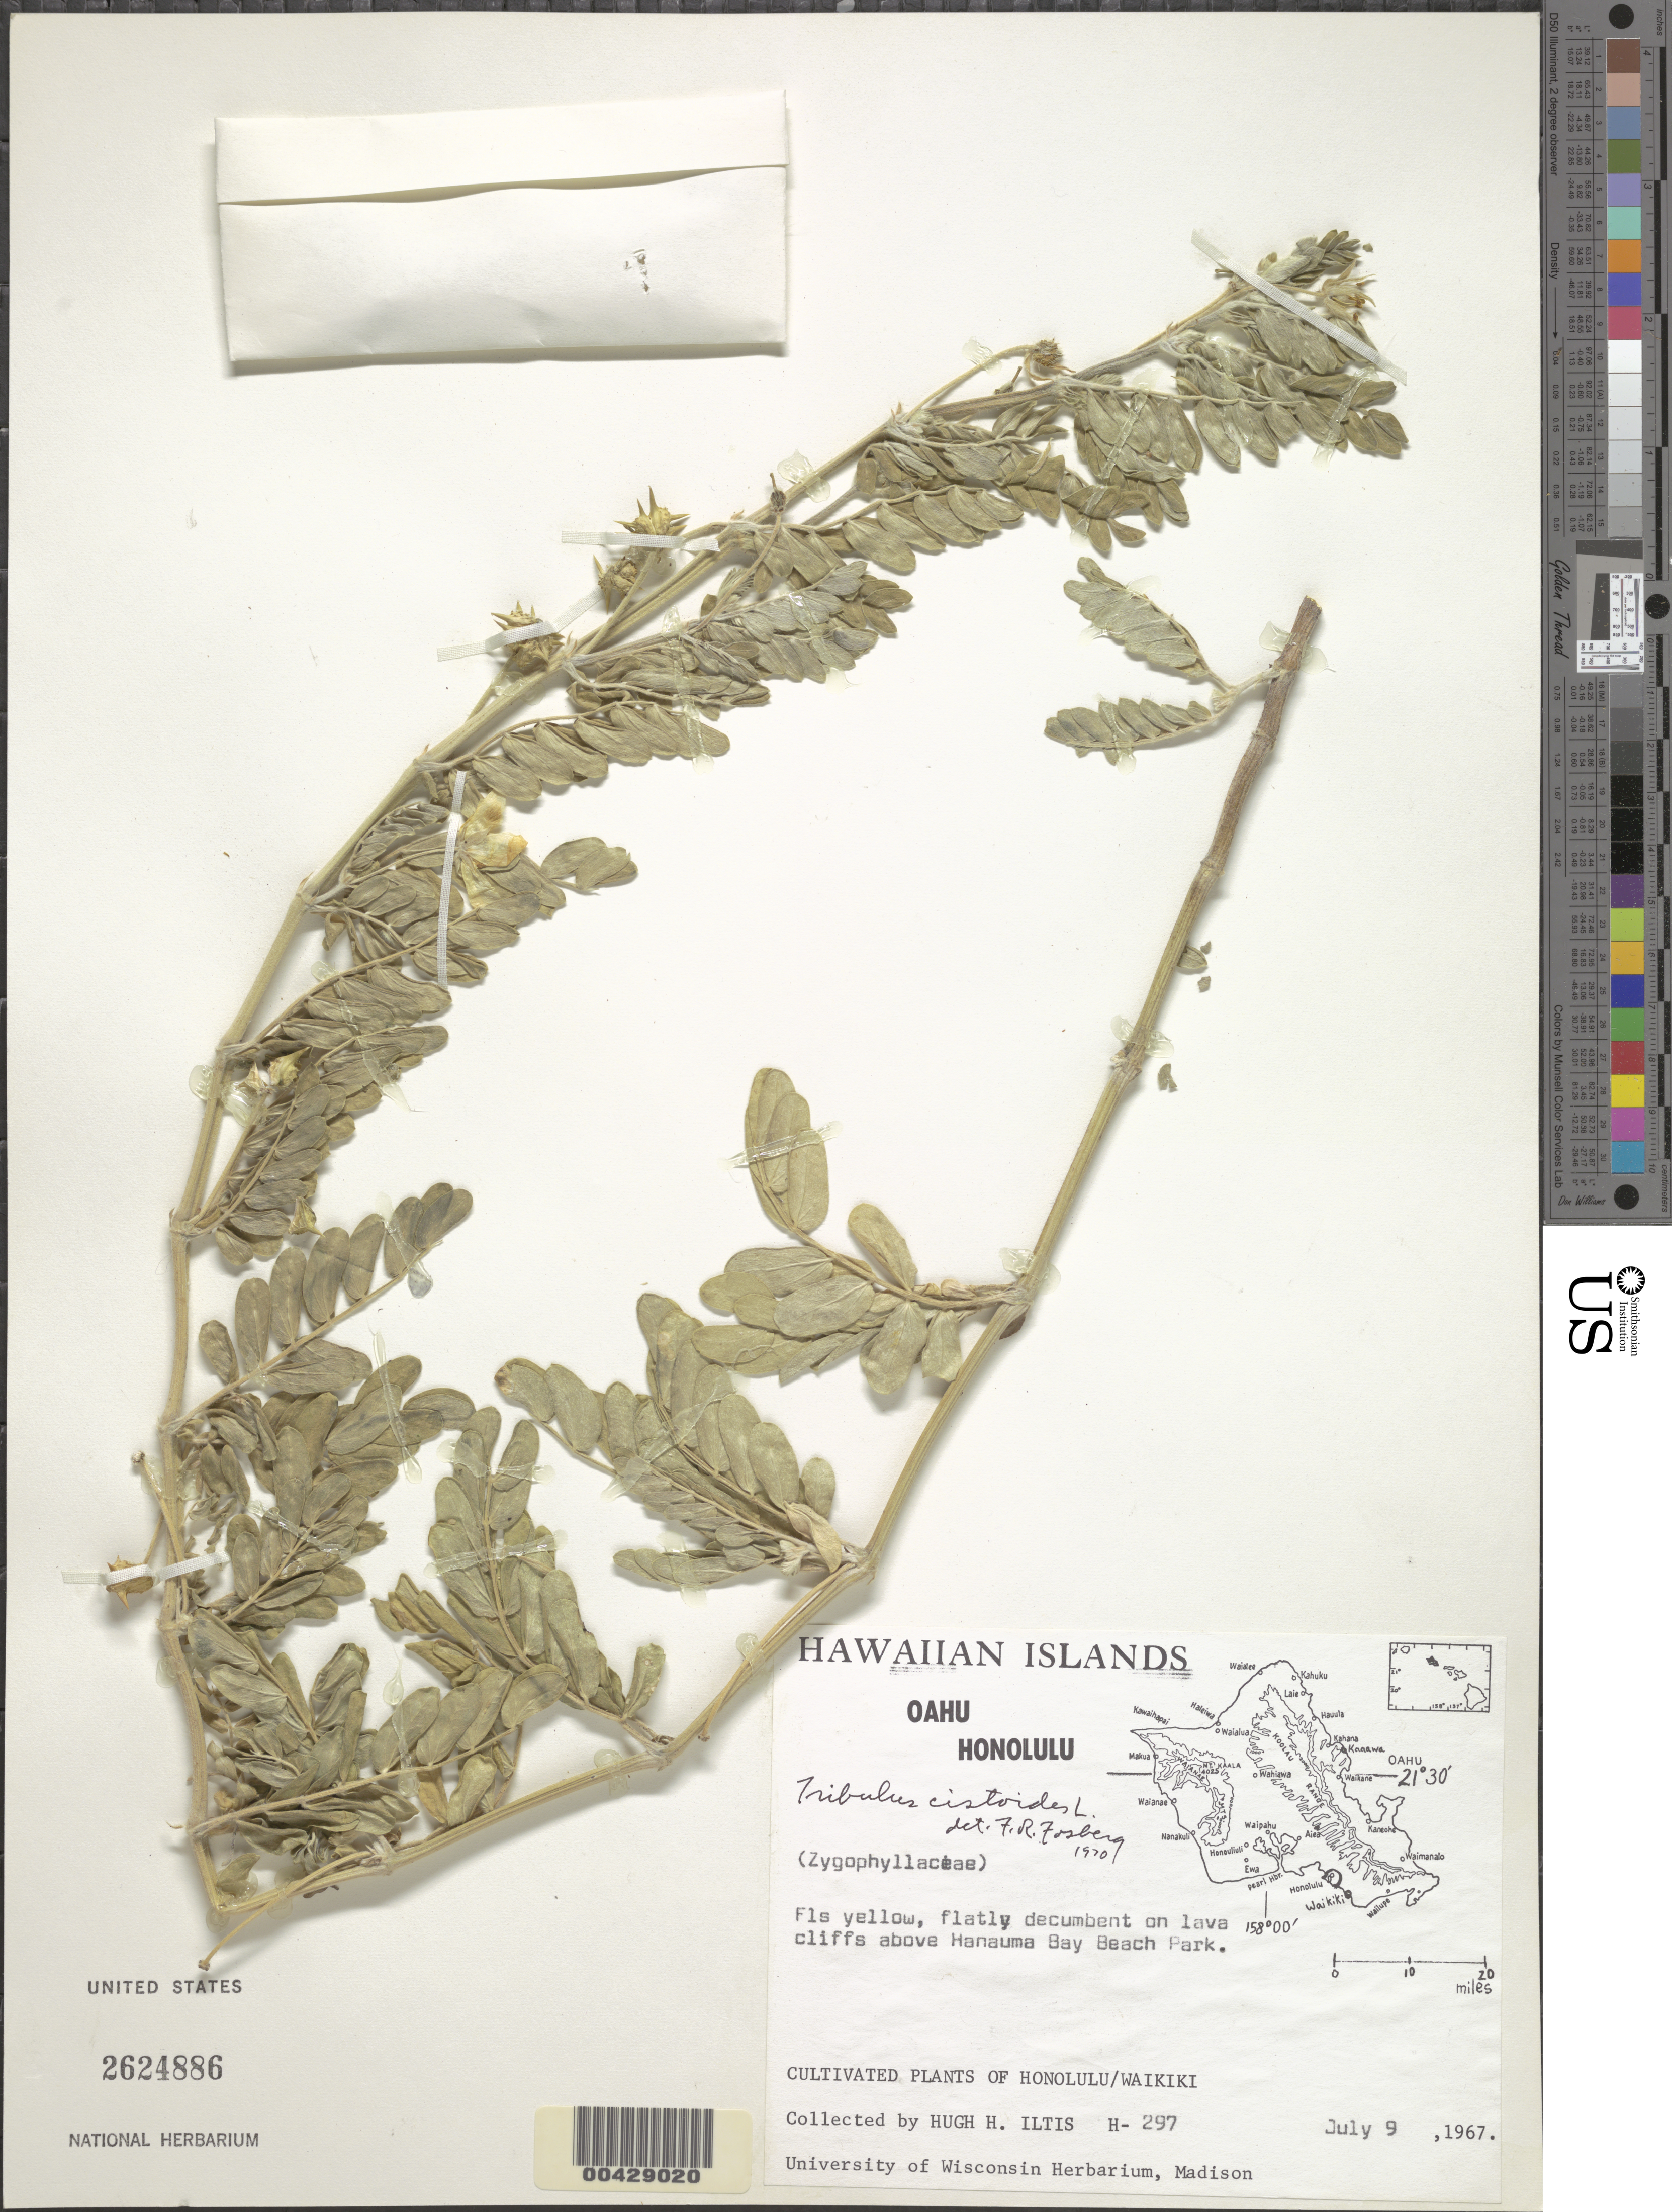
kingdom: Plantae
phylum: Tracheophyta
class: Magnoliopsida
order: Zygophyllales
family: Zygophyllaceae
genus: Tribulus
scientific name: Tribulus cistoides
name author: L.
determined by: Fosberg, F. R.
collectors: H. H. Iltis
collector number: H-297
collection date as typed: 9 Jul 1967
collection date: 1967-07-09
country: United States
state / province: Hawaii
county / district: Honolulu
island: Oahu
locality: On lava cliffs above Hanauma Bay Beach Park, Honolulu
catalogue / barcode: US 2624886